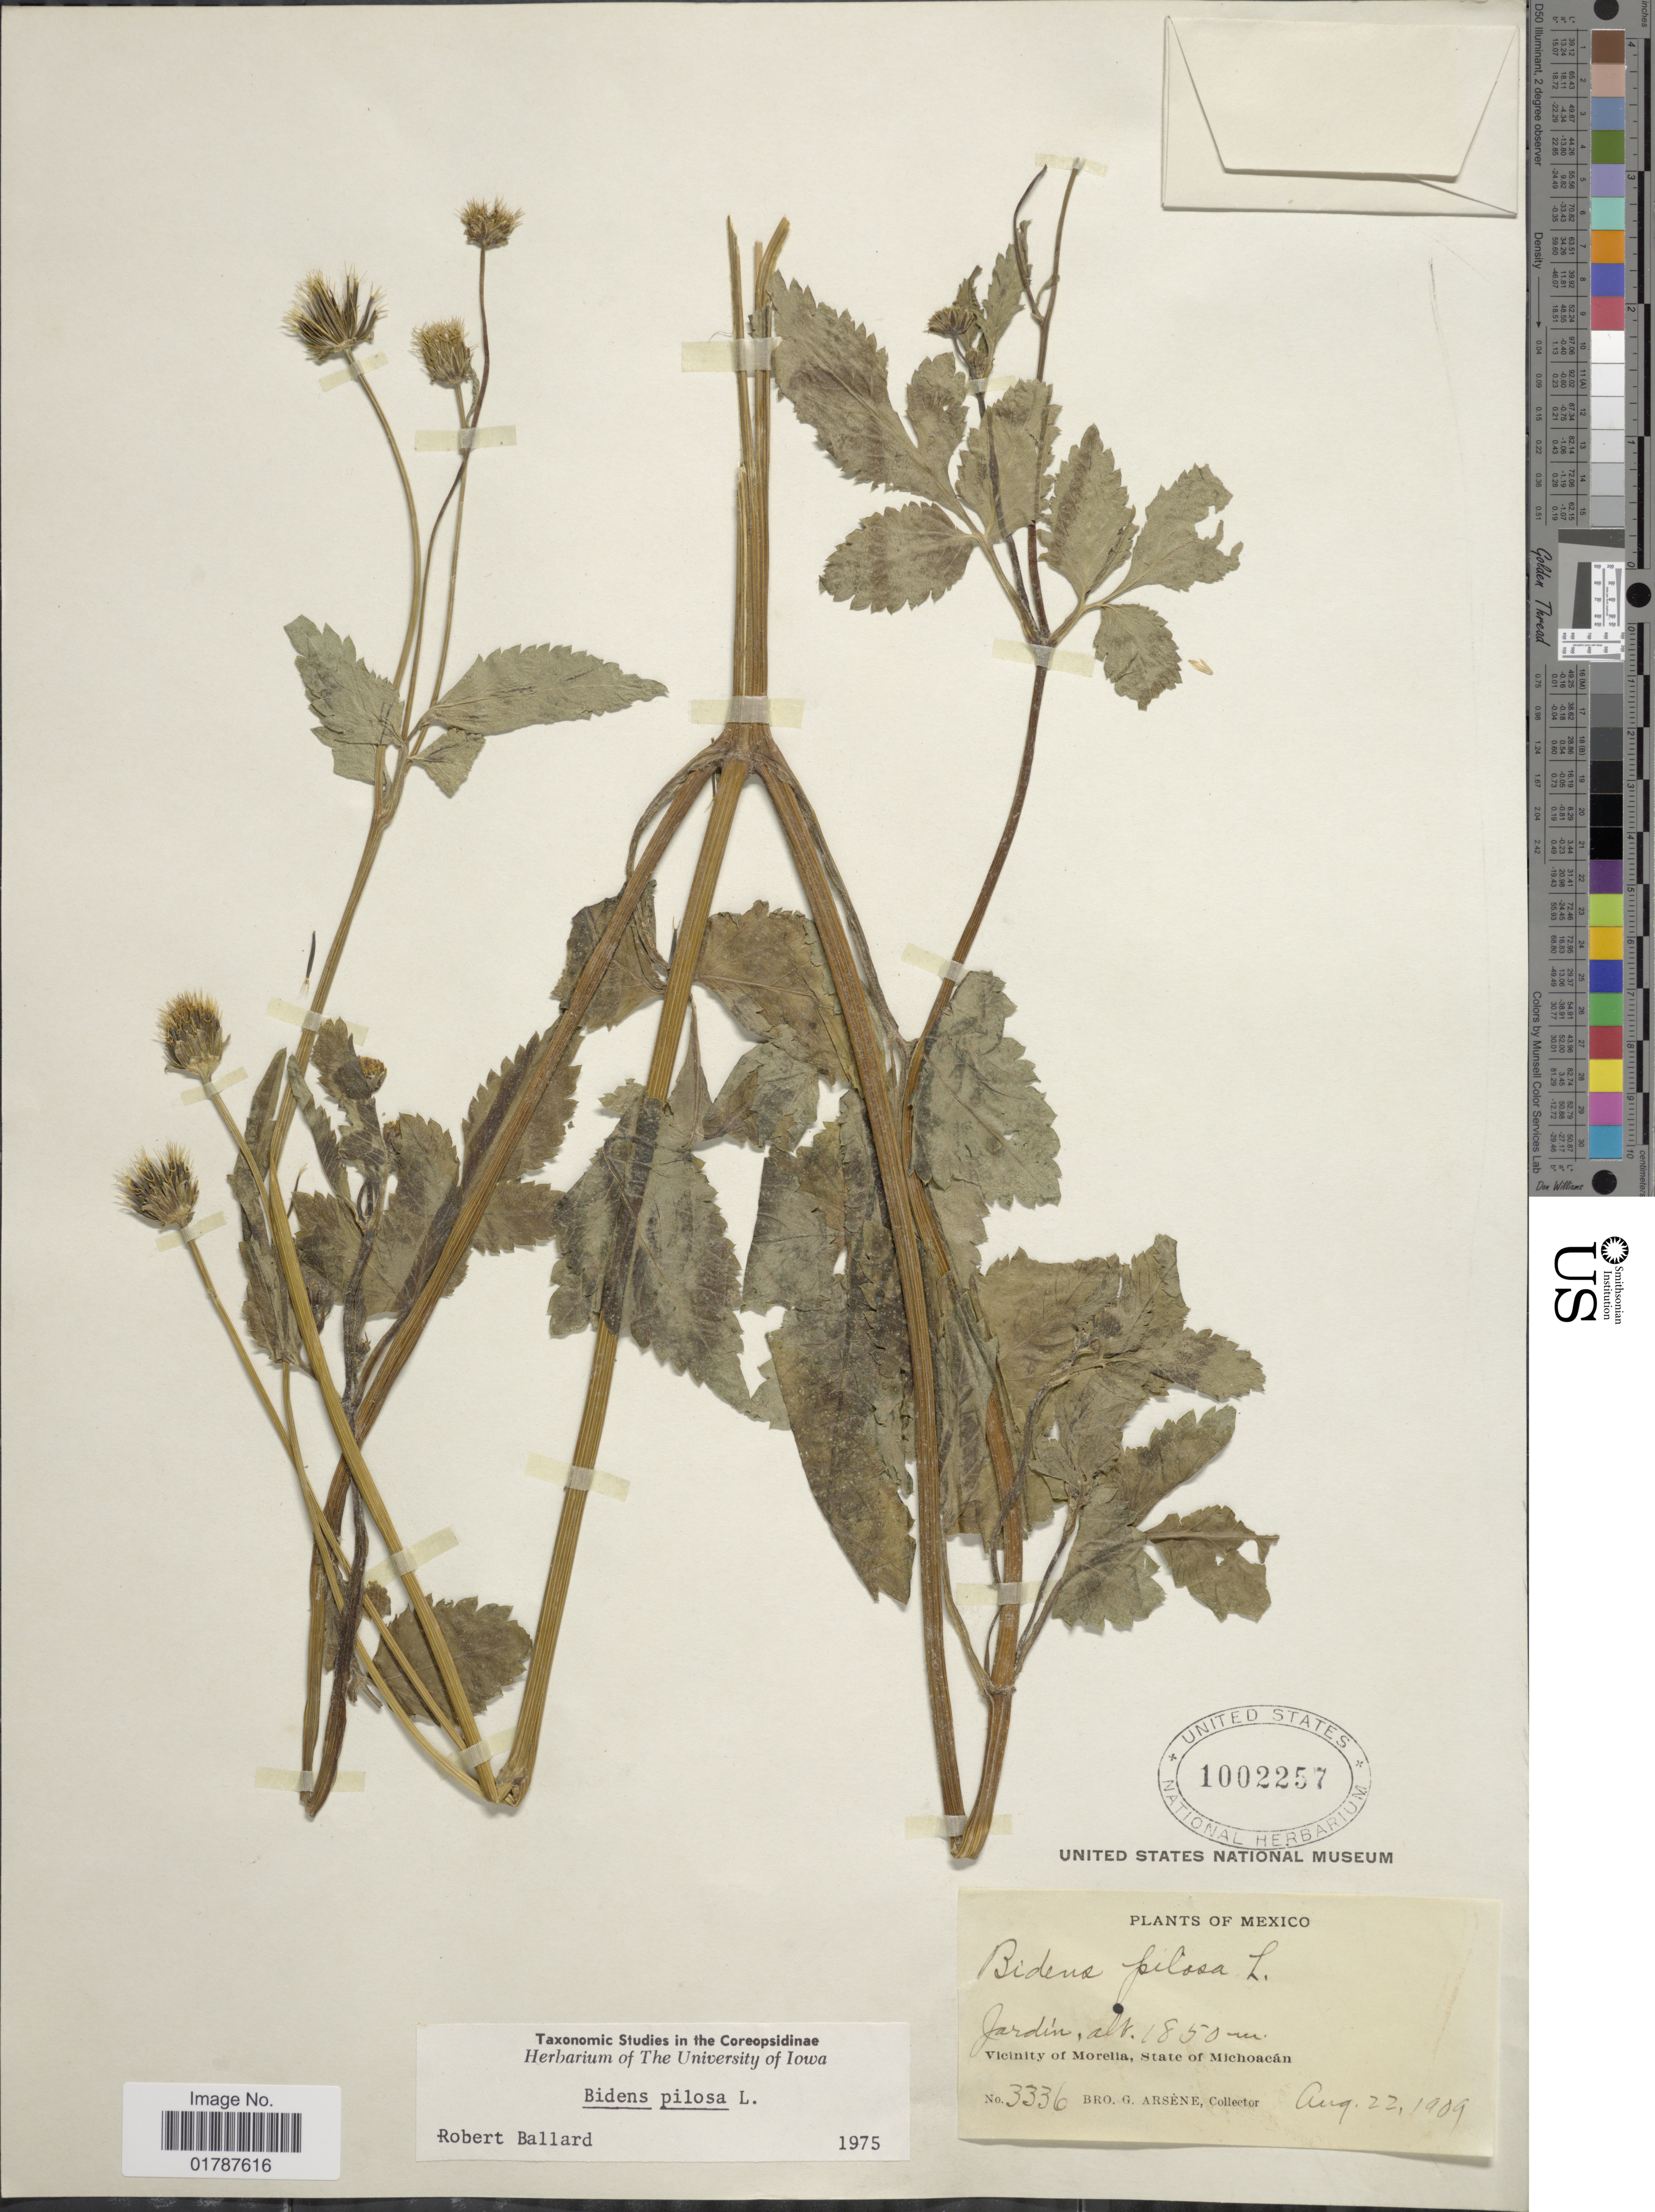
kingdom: Plantae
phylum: Tracheophyta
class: Magnoliopsida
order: Asterales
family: Asteraceae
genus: Bidens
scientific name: Bidens pilosa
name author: L.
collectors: Bro. G. Arsène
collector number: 3336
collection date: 1909-08-22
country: Mexico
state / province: Michoacán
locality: Vicinity of Morelia, State of Michoacan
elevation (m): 1850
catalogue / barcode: US 1002257